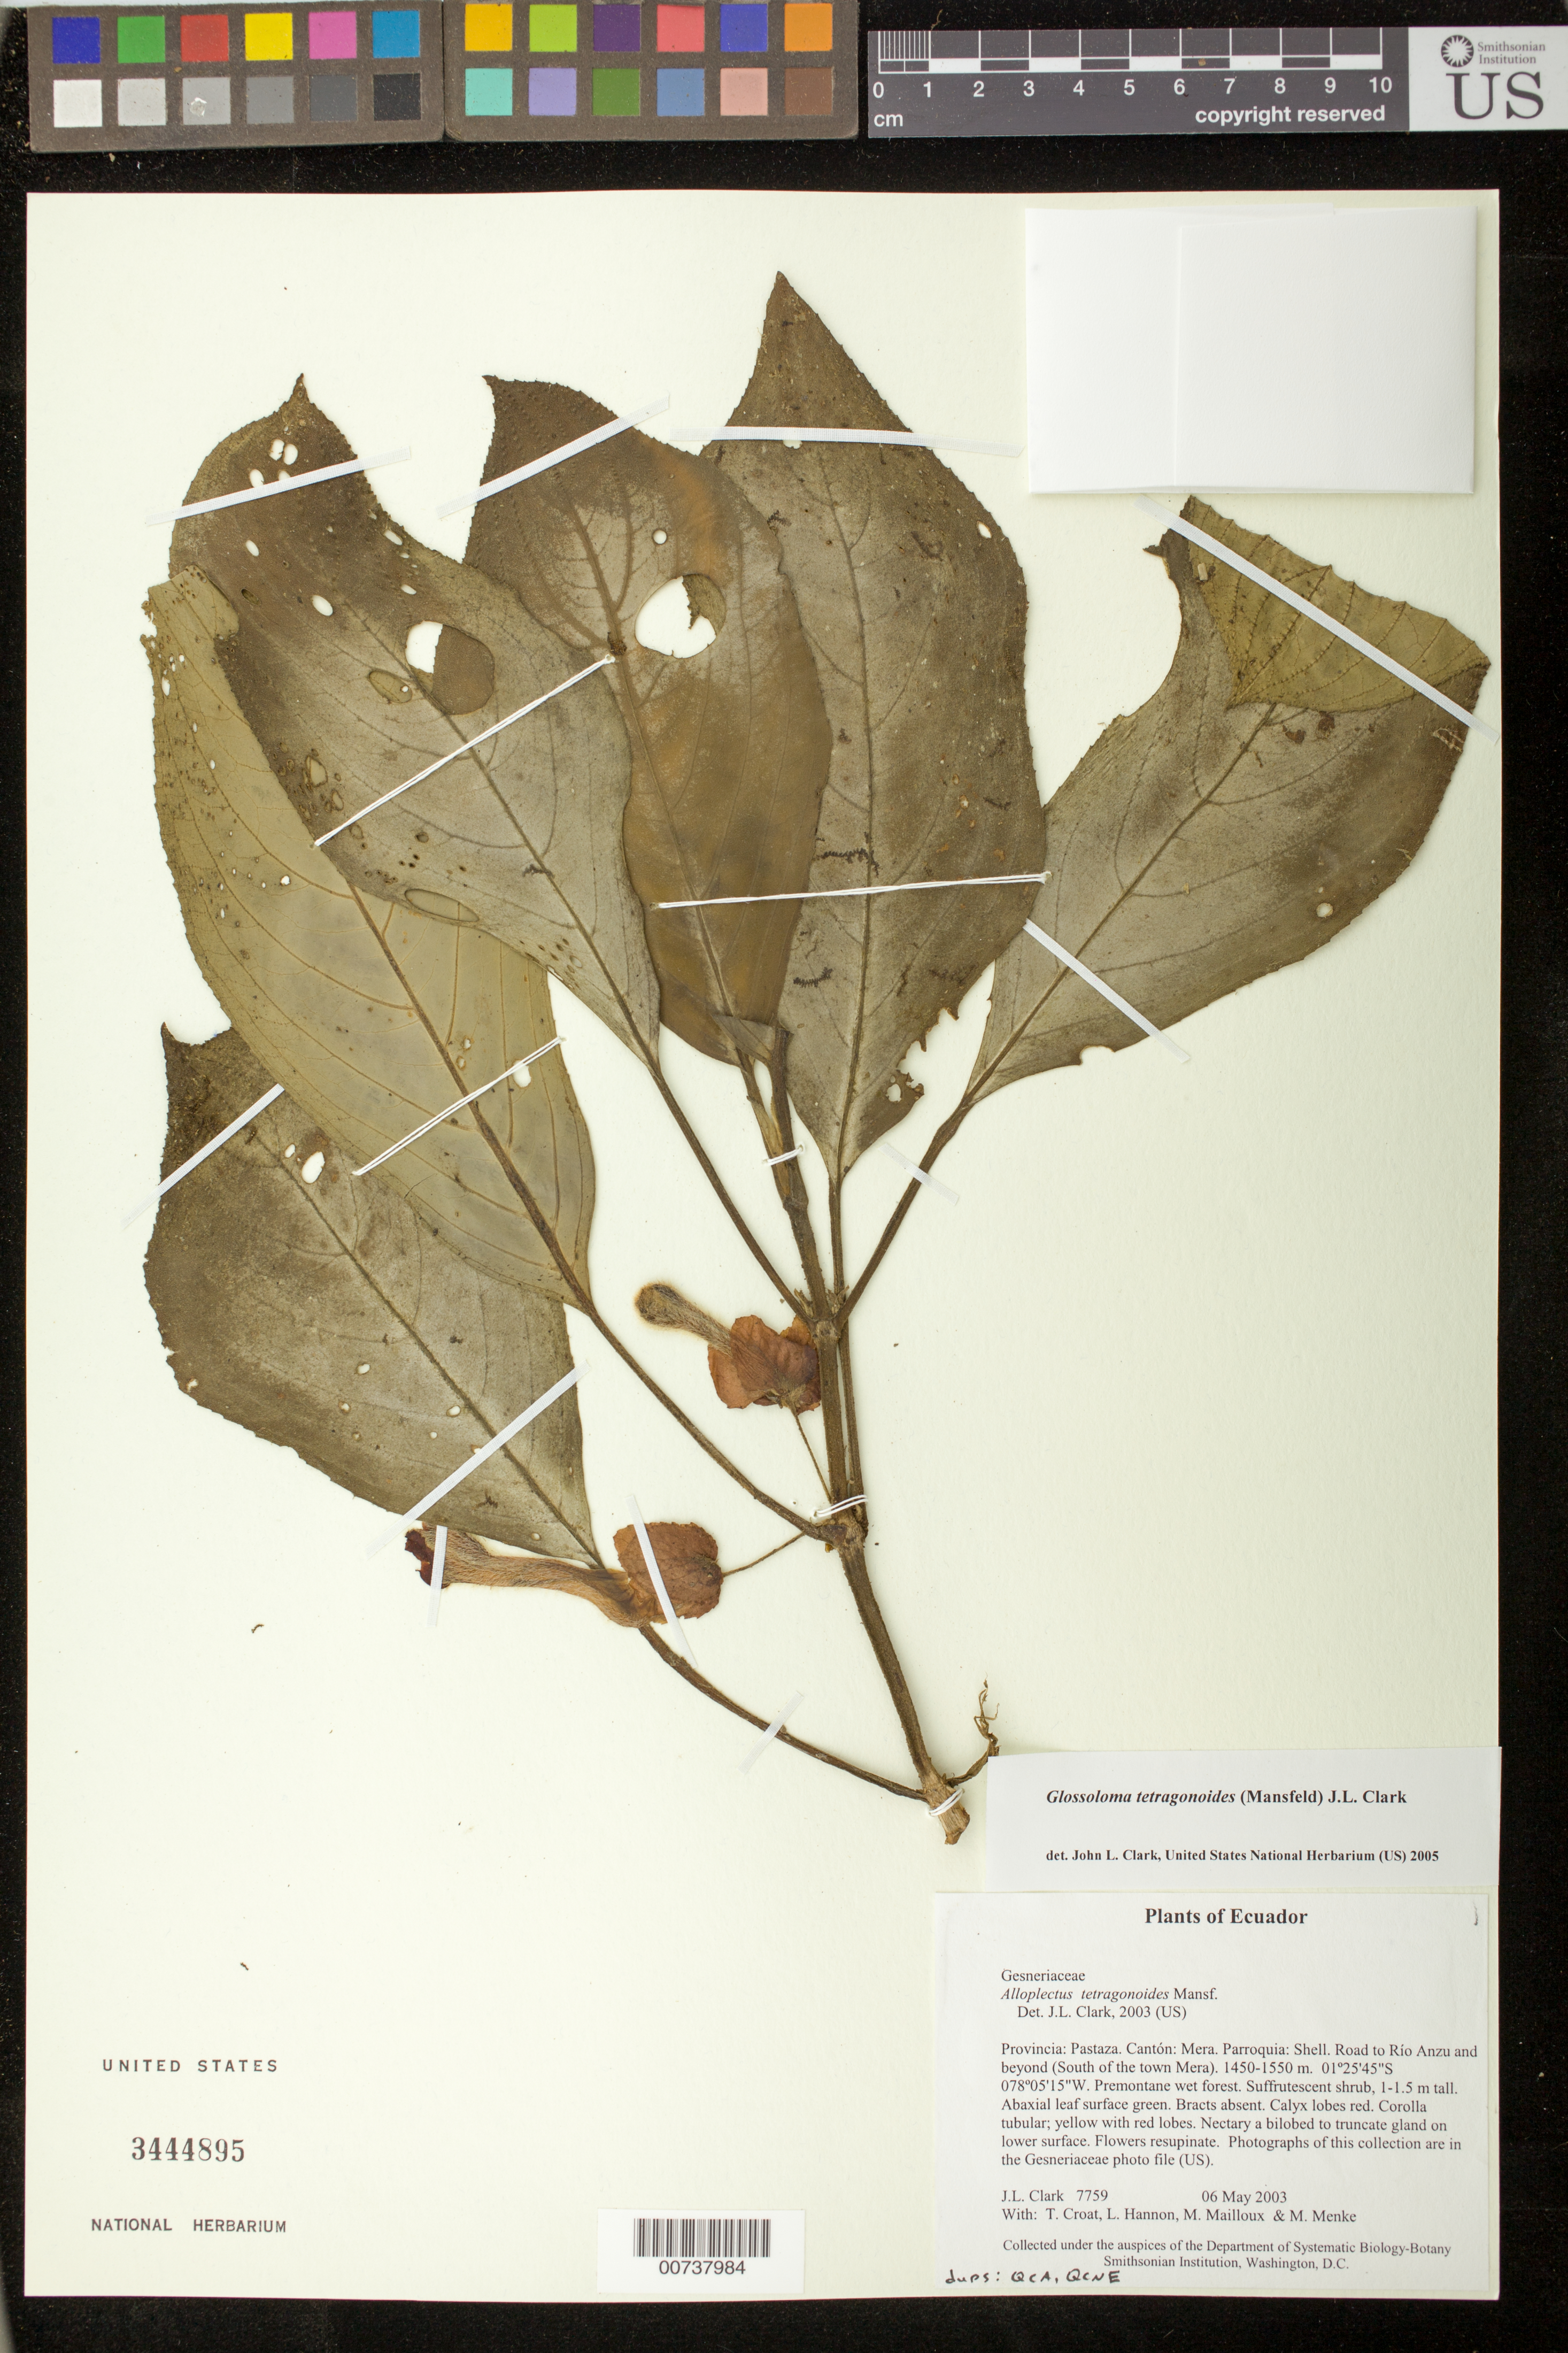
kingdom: Plantae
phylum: Tracheophyta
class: Magnoliopsida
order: Lamiales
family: Gesneriaceae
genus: Glossoloma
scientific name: Glossoloma tetragonoides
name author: (Mansf.) J.L. Clark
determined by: Clark, J. L., (SEL), The Marie Selby Botanical Garden (UNITED STATES)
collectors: J. L. Clark, T. B. Croat, L. Hannon, M. Mailloux & M. Menke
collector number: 7759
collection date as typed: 06 May 2003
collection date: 2003-05-06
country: Ecuador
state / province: Pastaza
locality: Mera. Parroquia: Shell. Road to Río Anzu and beyond (South of the town Mera).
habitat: Premontane wet forest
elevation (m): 1450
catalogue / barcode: US 3444895